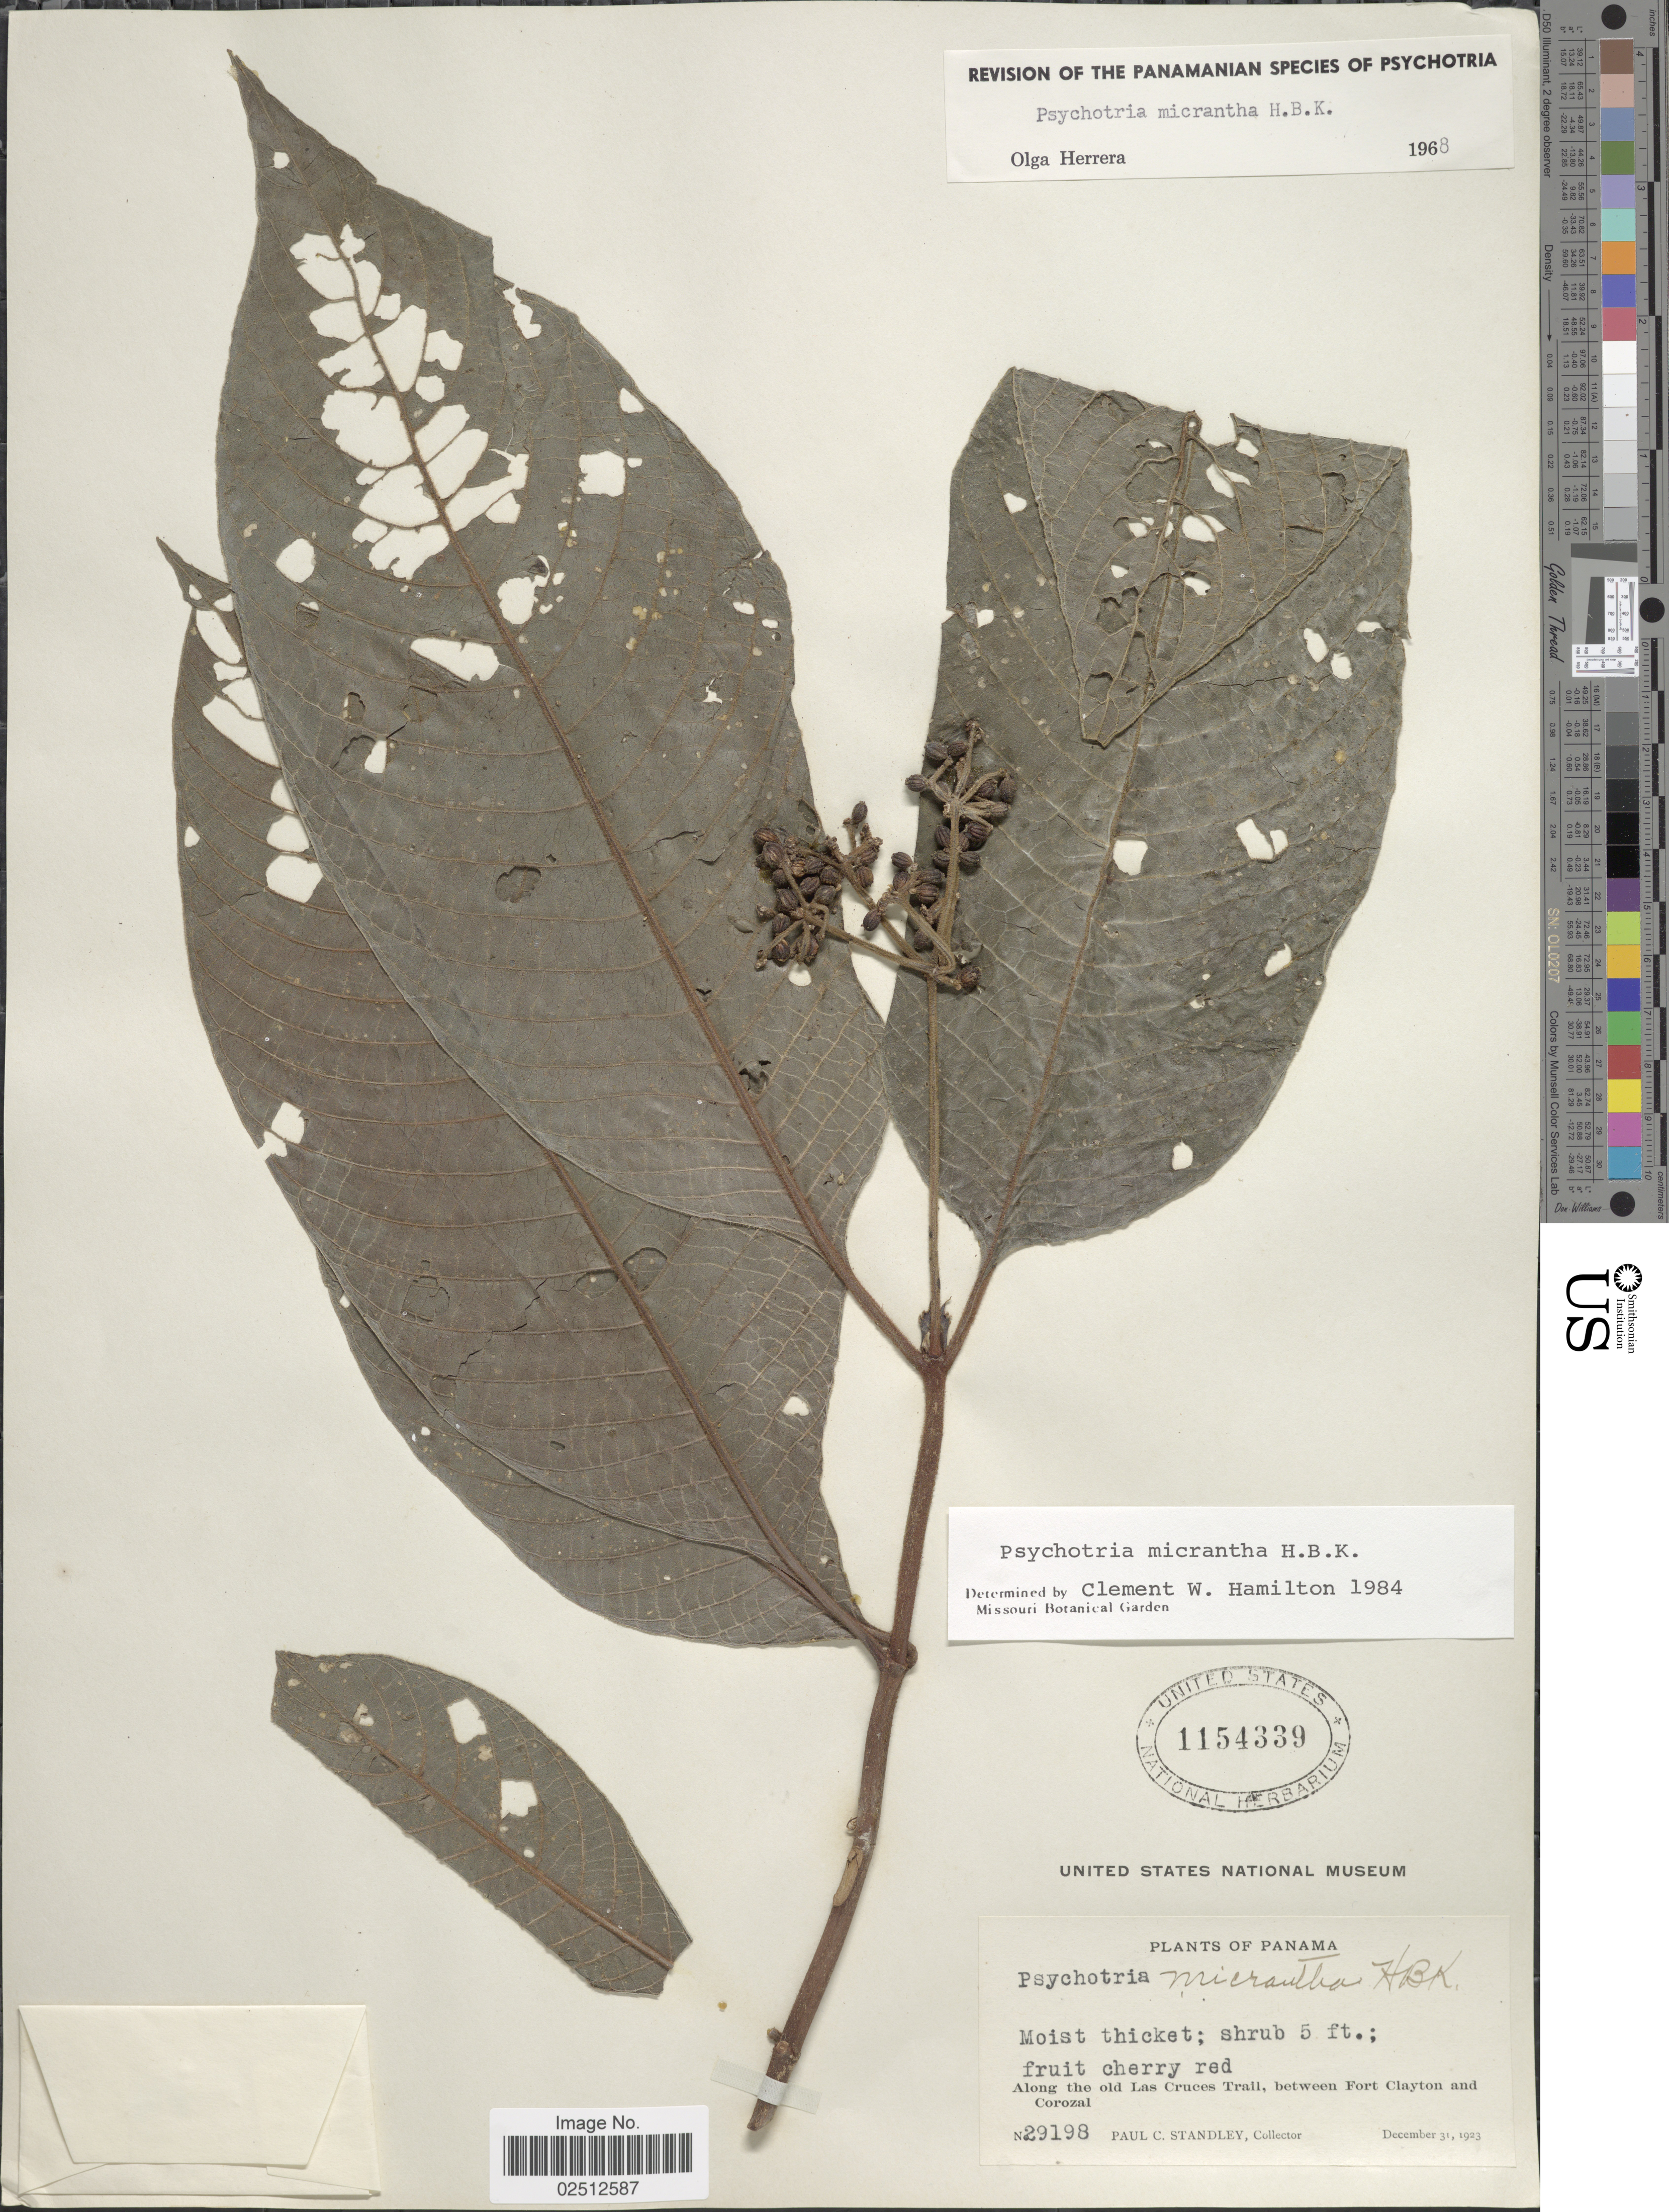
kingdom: Plantae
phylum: Tracheophyta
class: Magnoliopsida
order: Gentianales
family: Rubiaceae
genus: Psychotria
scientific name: Psychotria micrantha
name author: Kunth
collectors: P. C. Standley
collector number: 29198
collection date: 1923-12-31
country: Panama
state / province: Panamá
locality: Along the old Las Cruces Trail, between Fort Clayton and Corozal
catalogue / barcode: US 1154339